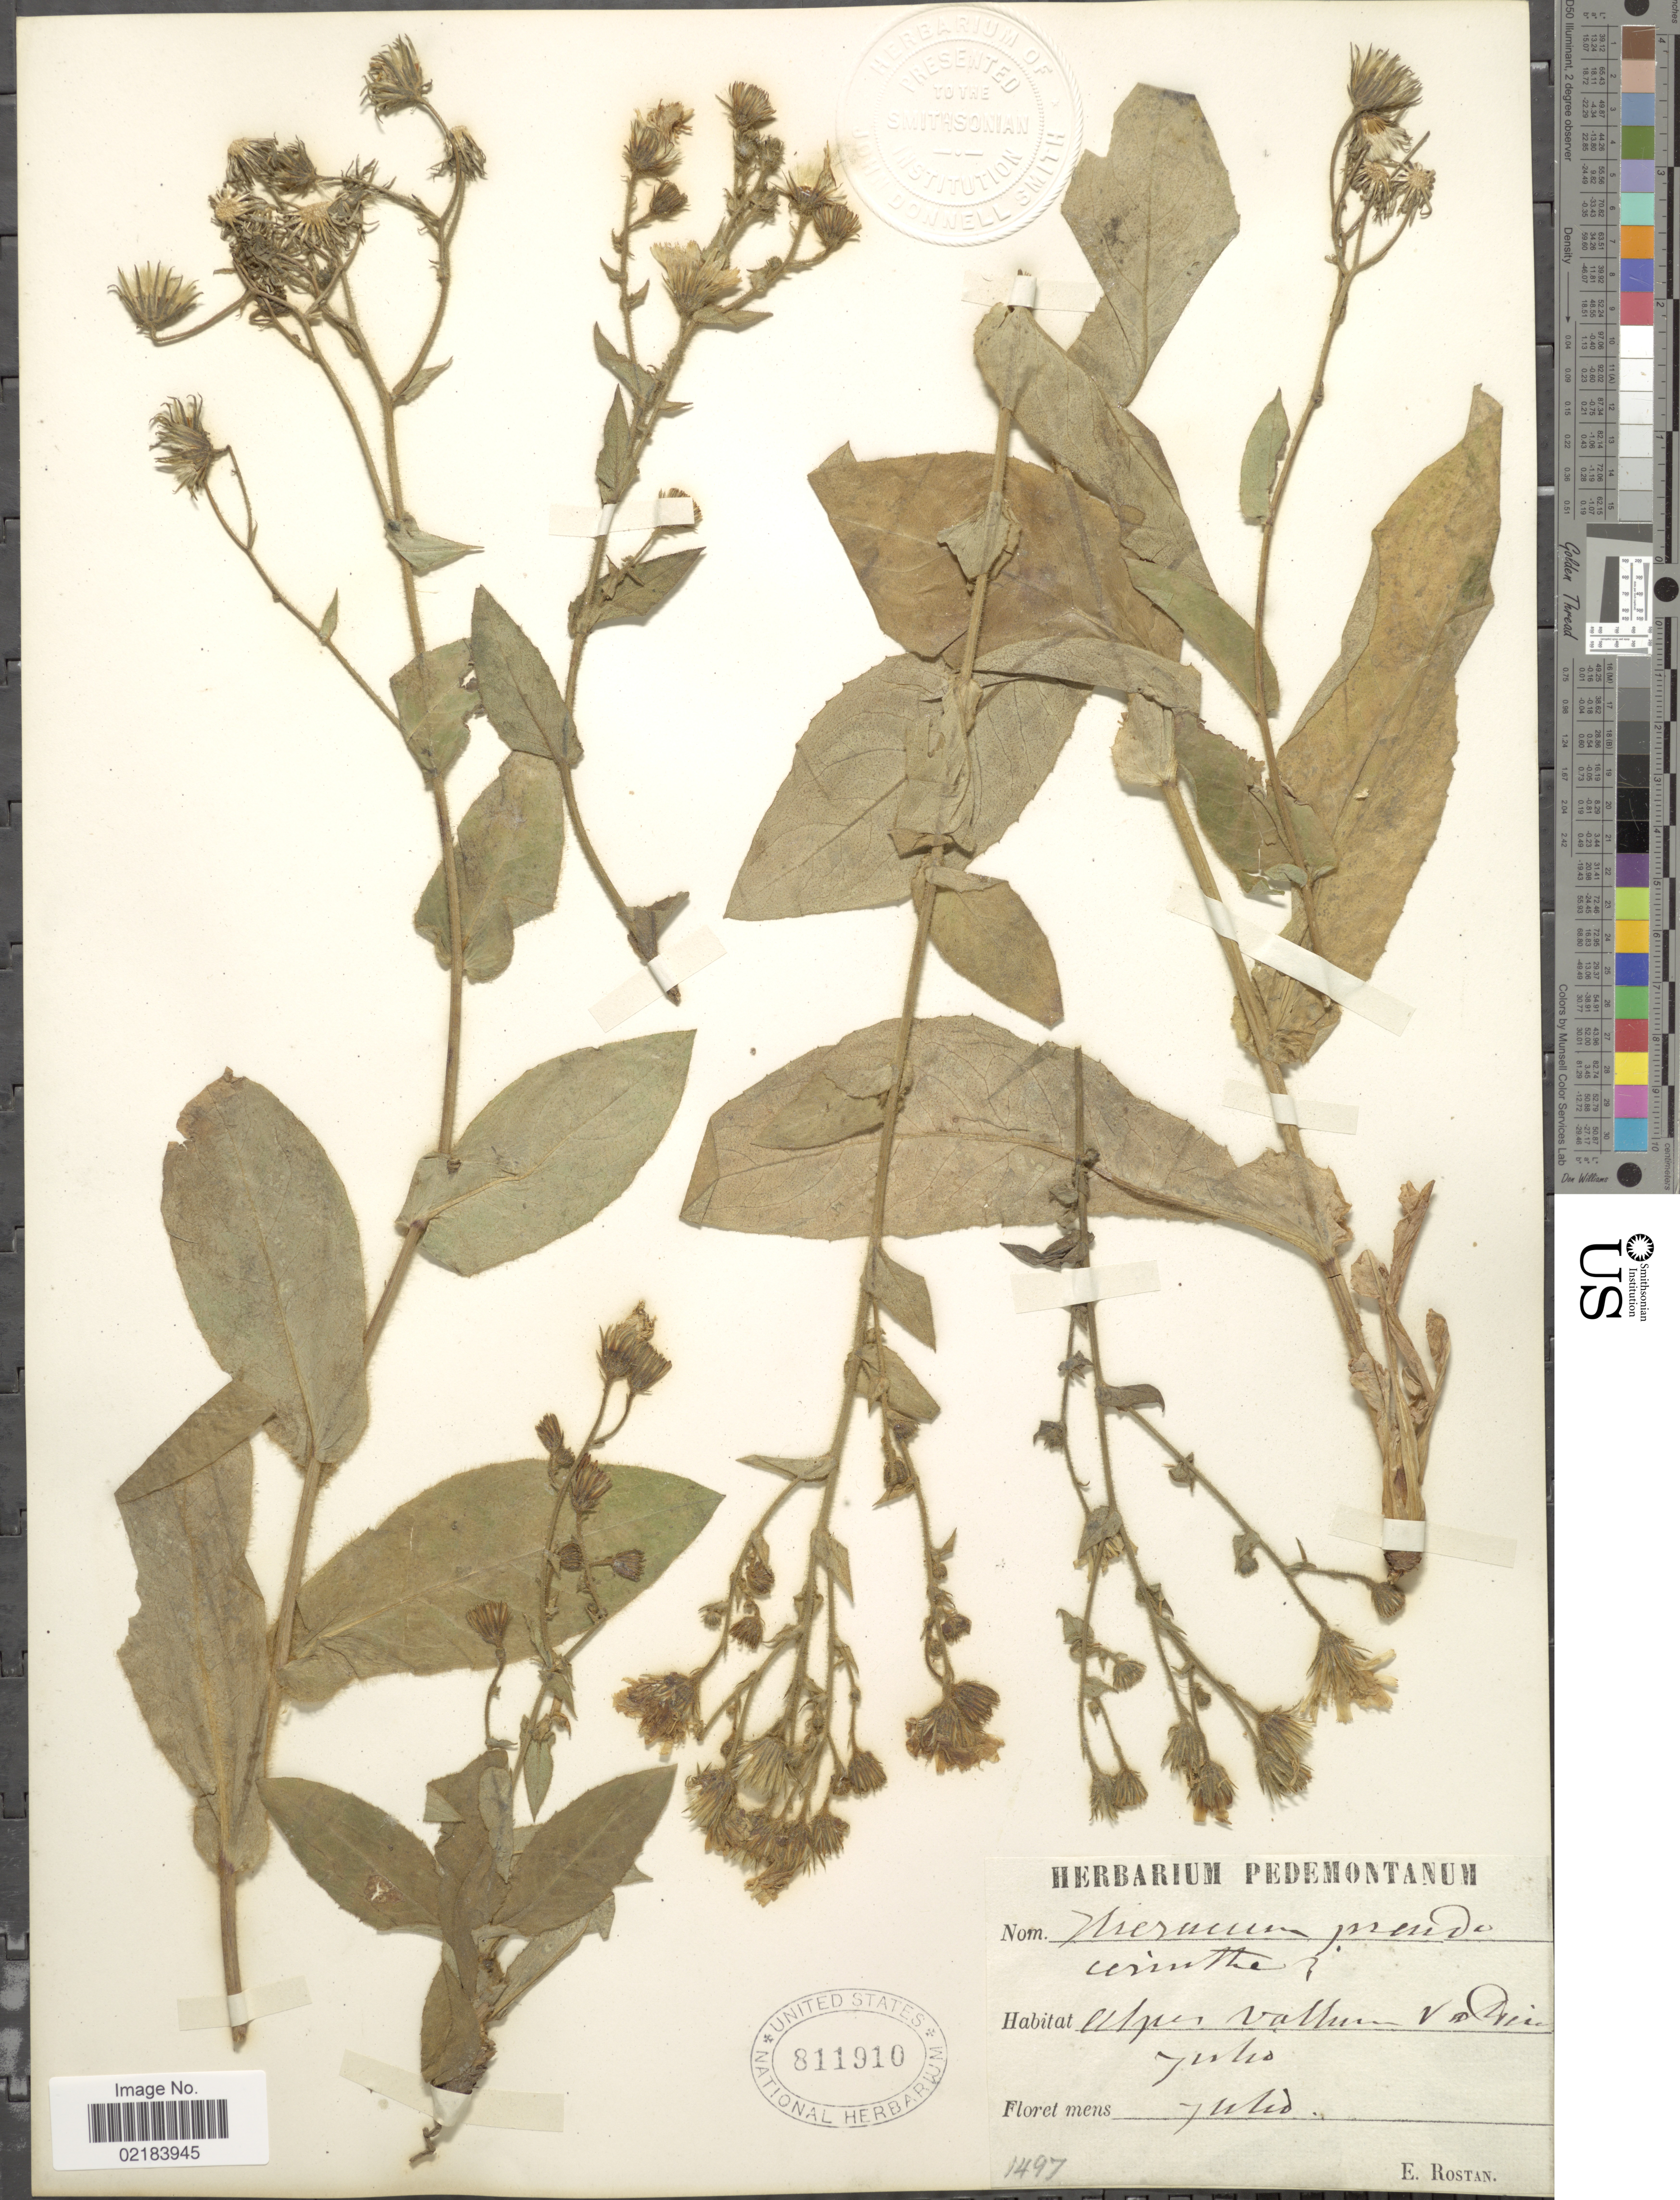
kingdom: Plantae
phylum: Tracheophyta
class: Magnoliopsida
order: Asterales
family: Asteraceae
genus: Hieracium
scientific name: Hieracium pseudocerinthe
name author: (Gaudin) W.D.J. Koch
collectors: E. Rostan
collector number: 1497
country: Italy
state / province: Piedmont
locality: Alpes valhum vaiduurie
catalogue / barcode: US 811910